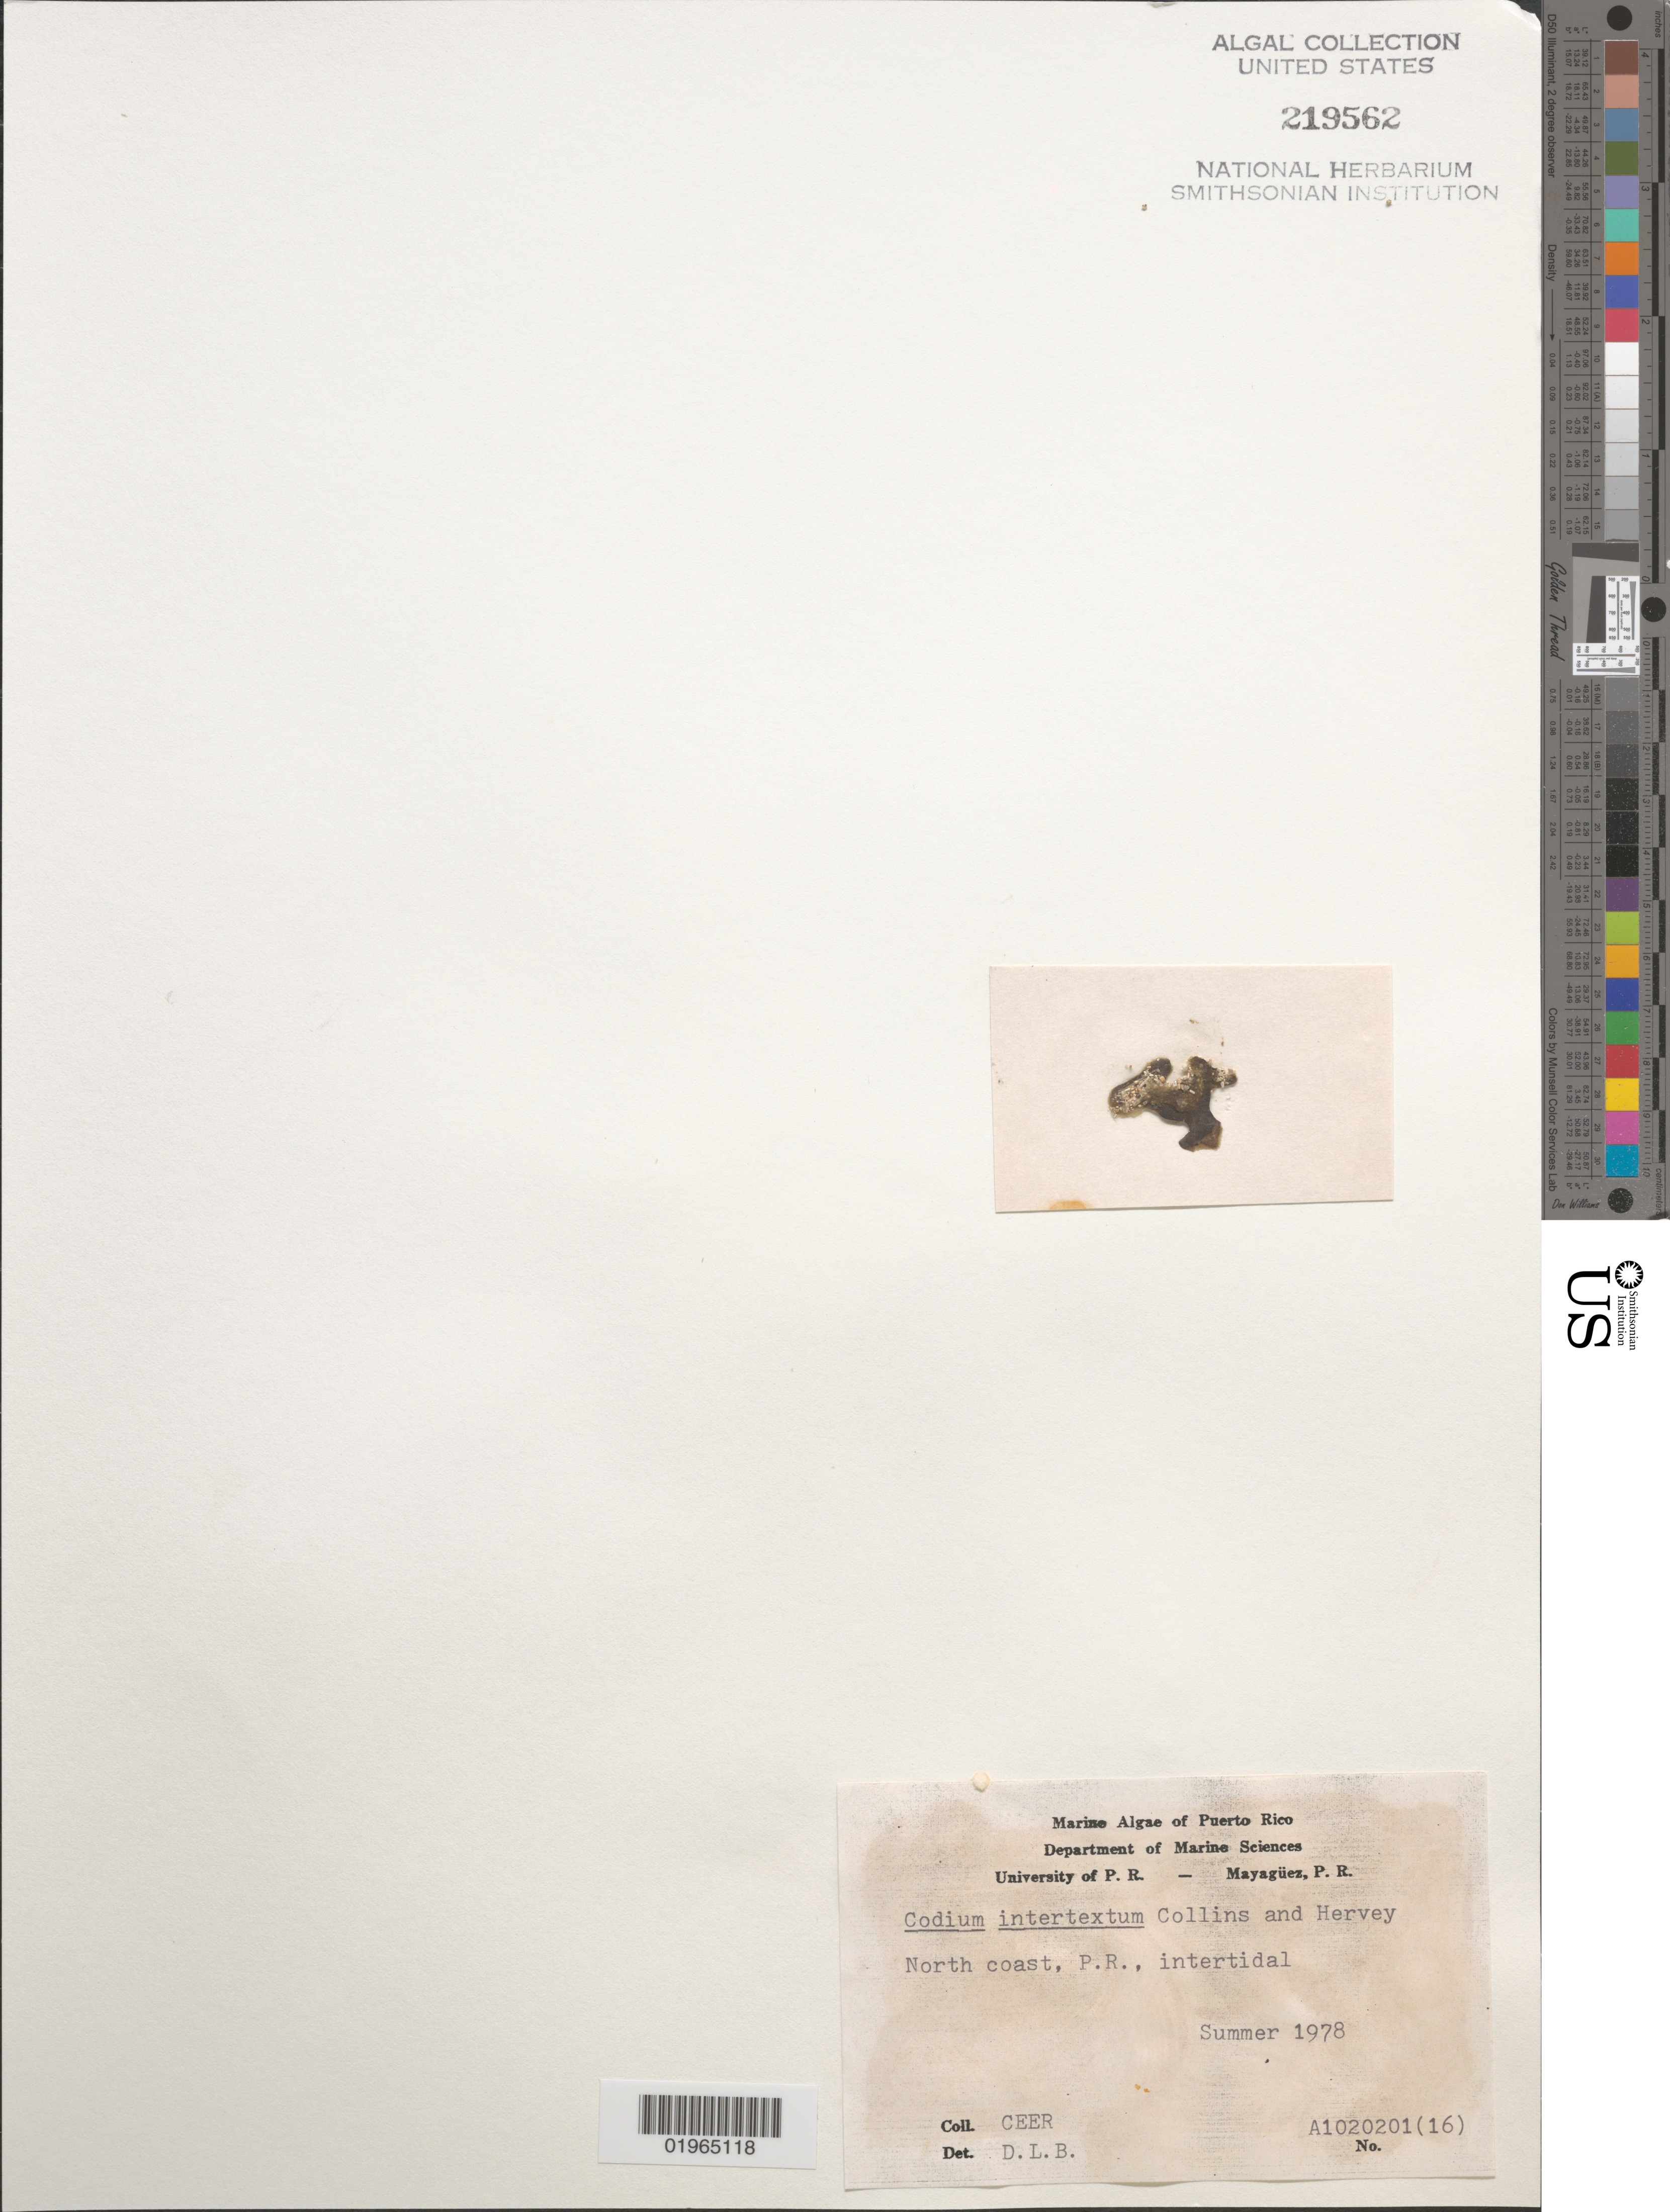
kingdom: Plantae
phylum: Chlorophyta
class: Ulvophyceae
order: Bryopsidales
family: Codiaceae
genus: Codium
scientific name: Codium intertextum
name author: Collins & Herv.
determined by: Ballantine, D. L.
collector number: A1020201(16)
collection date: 1978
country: Puerto Rico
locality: CEER. North coast. Intertidal.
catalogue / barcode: US 219562